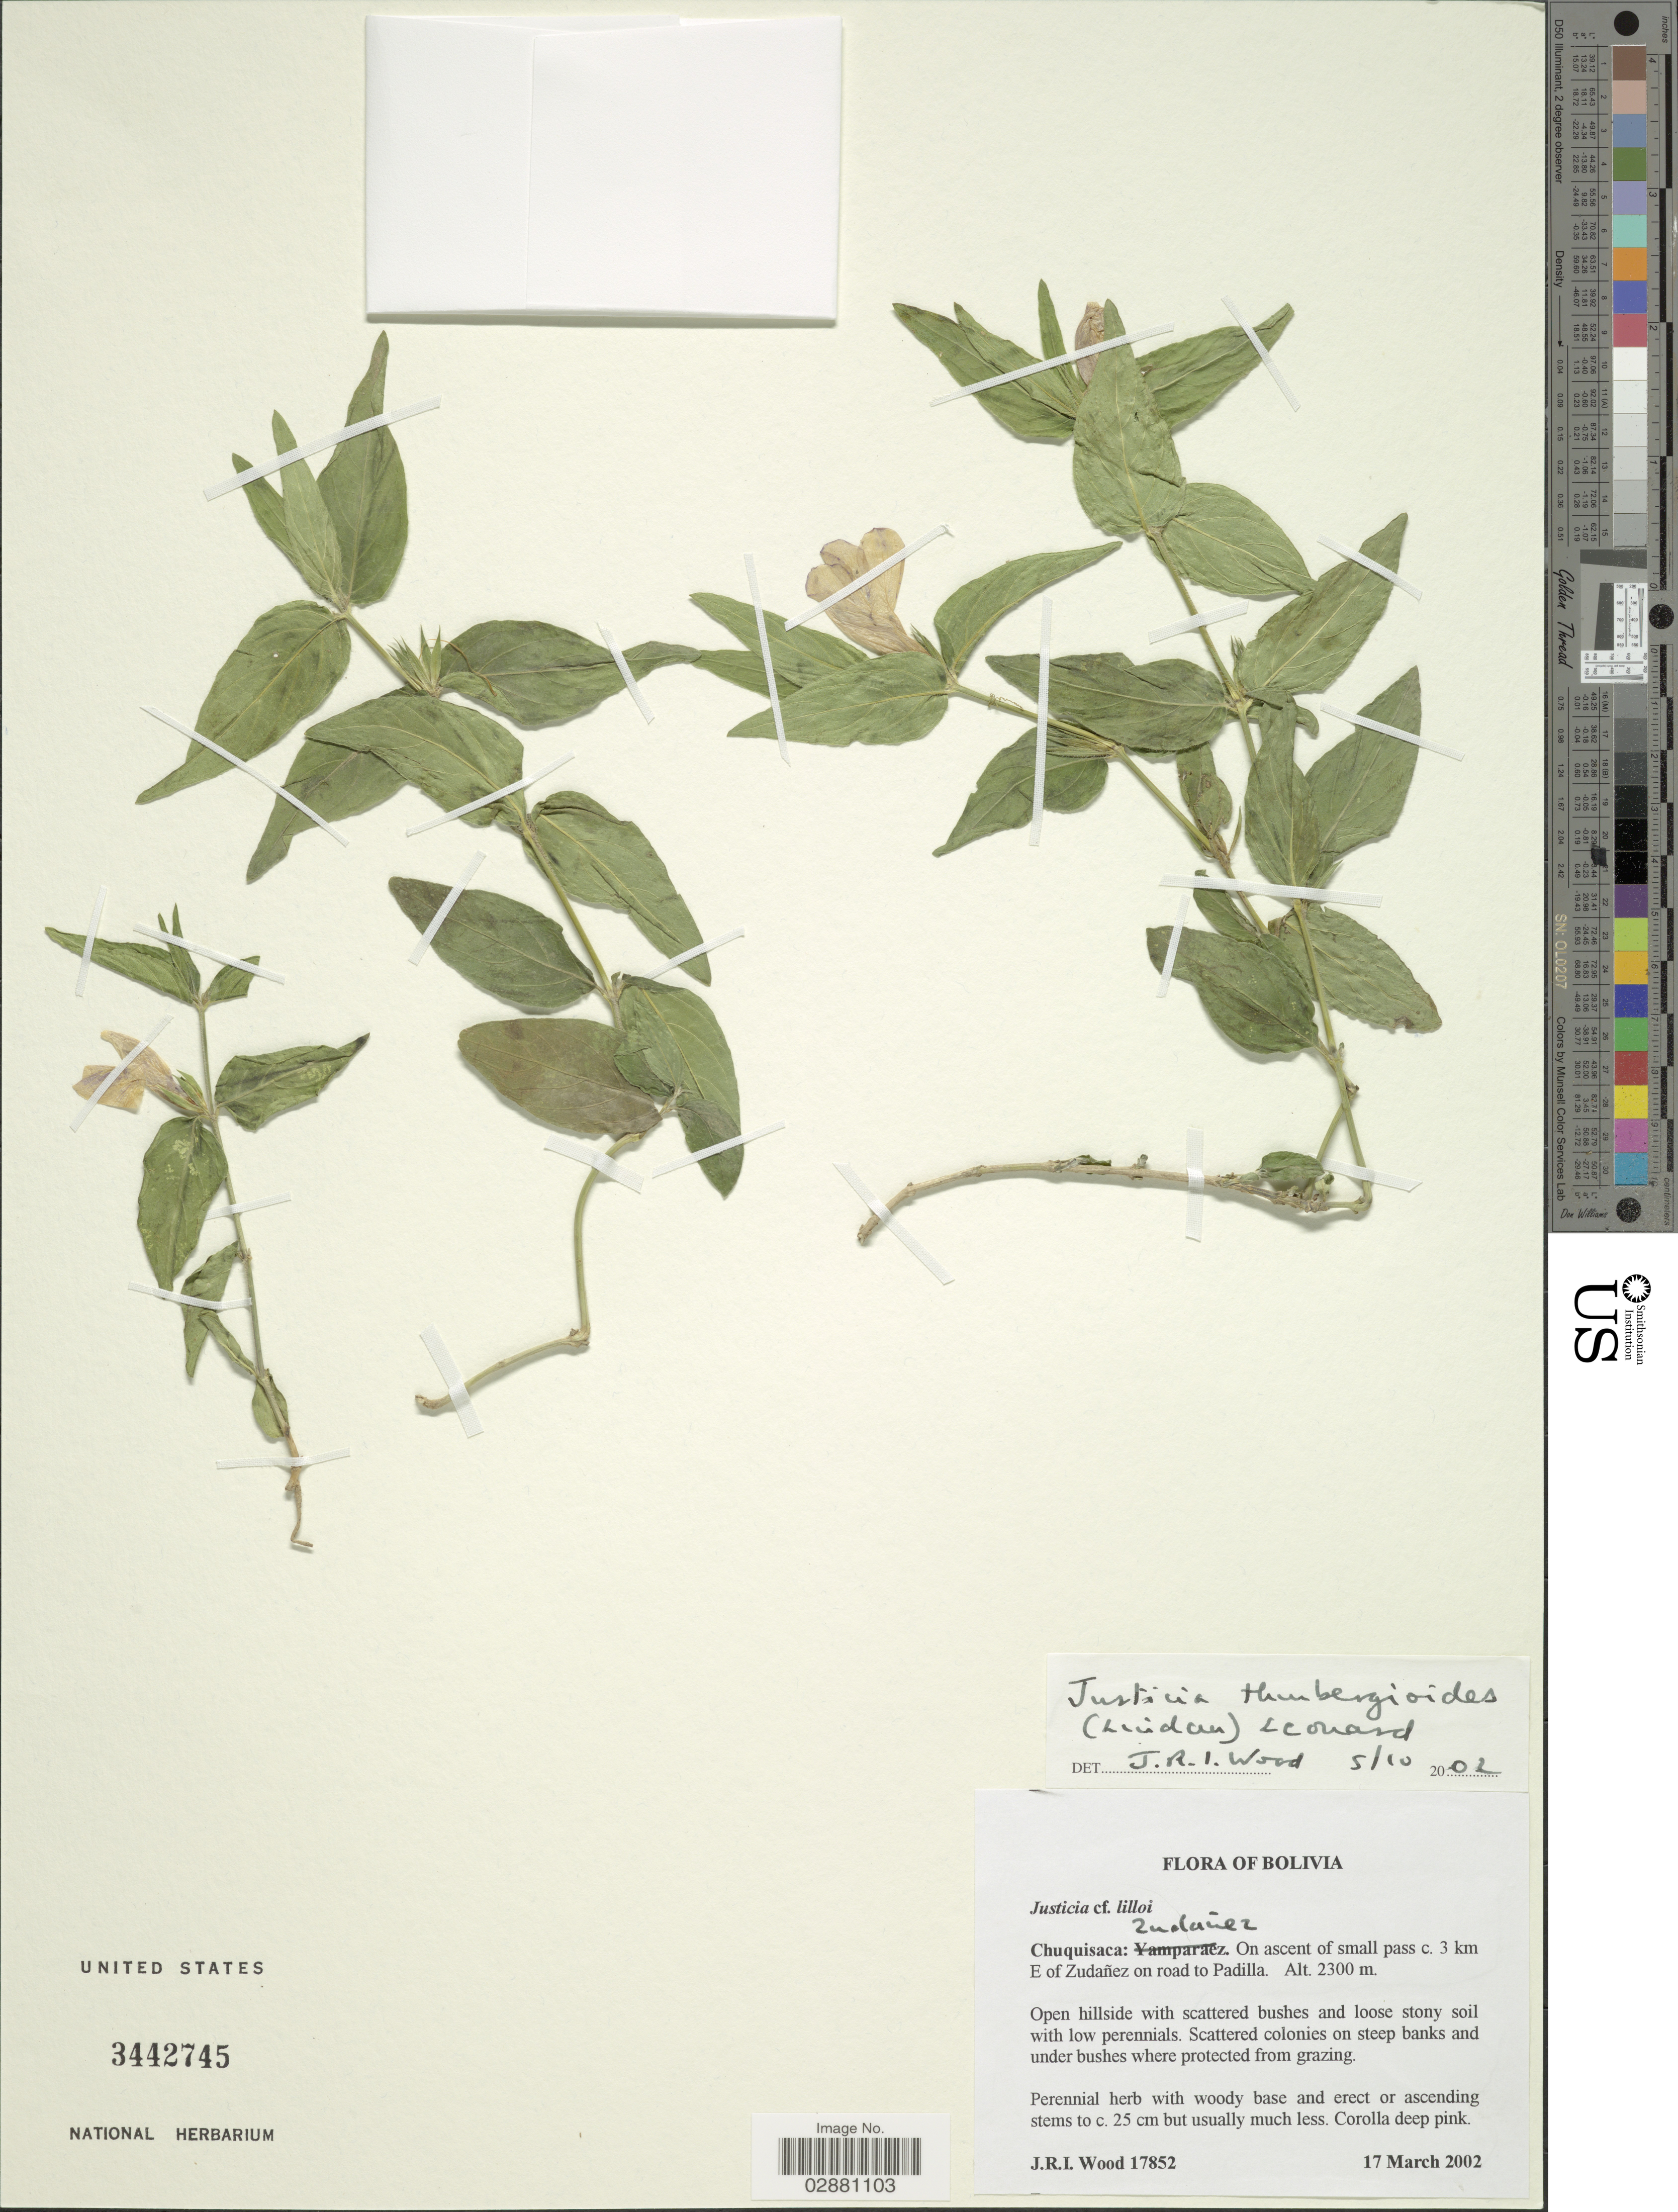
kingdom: Plantae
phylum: Tracheophyta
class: Magnoliopsida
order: Lamiales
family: Acanthaceae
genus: Justicia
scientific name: Justicia thunbergioides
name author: (Lindau) Leonard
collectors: J. R. I. Wood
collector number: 17852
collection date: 2002-03-17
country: Bolivia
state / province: Chuquisaca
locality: Zudañez. On ascent of small pass c. 3 km E of Zudañez on road to Padilla.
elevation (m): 2300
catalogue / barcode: US 3442745